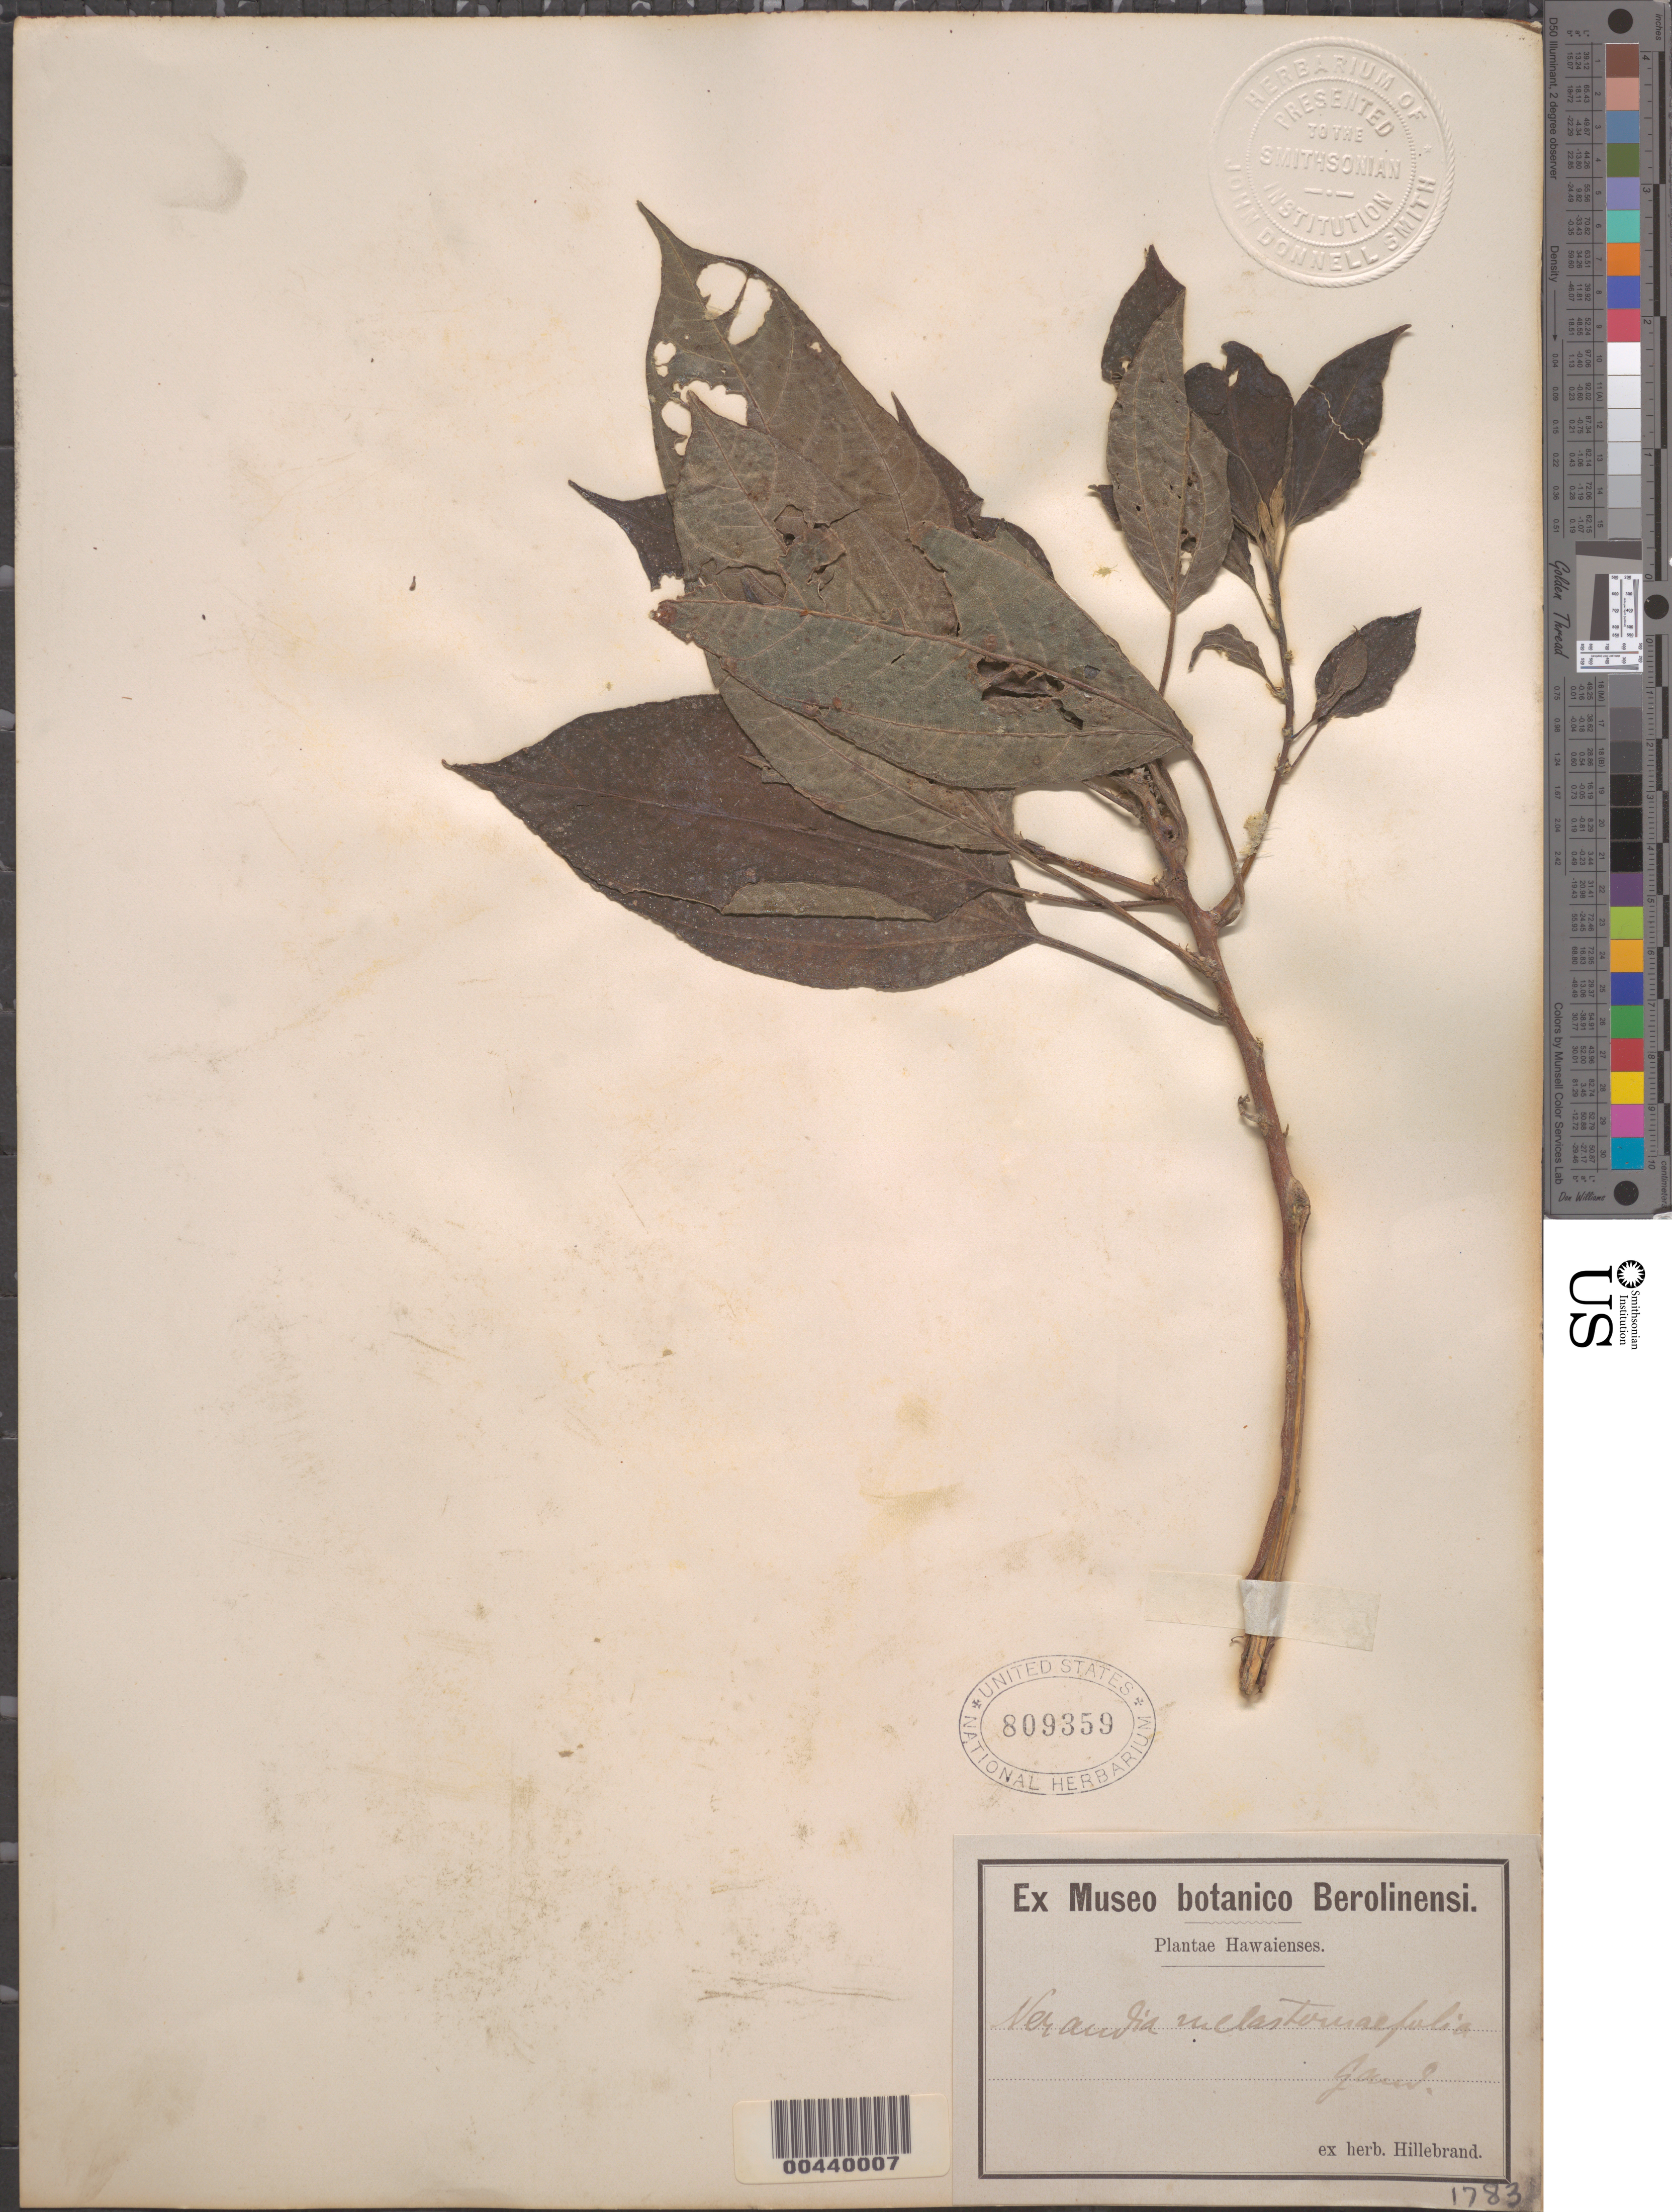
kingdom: Plantae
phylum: Tracheophyta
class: Magnoliopsida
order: Rosales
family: Urticaceae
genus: Neraudia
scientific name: Neraudia melastomifolia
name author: Gaudich.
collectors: W. Hillebrand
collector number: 1783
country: United States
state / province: Hawaii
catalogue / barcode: US 809359